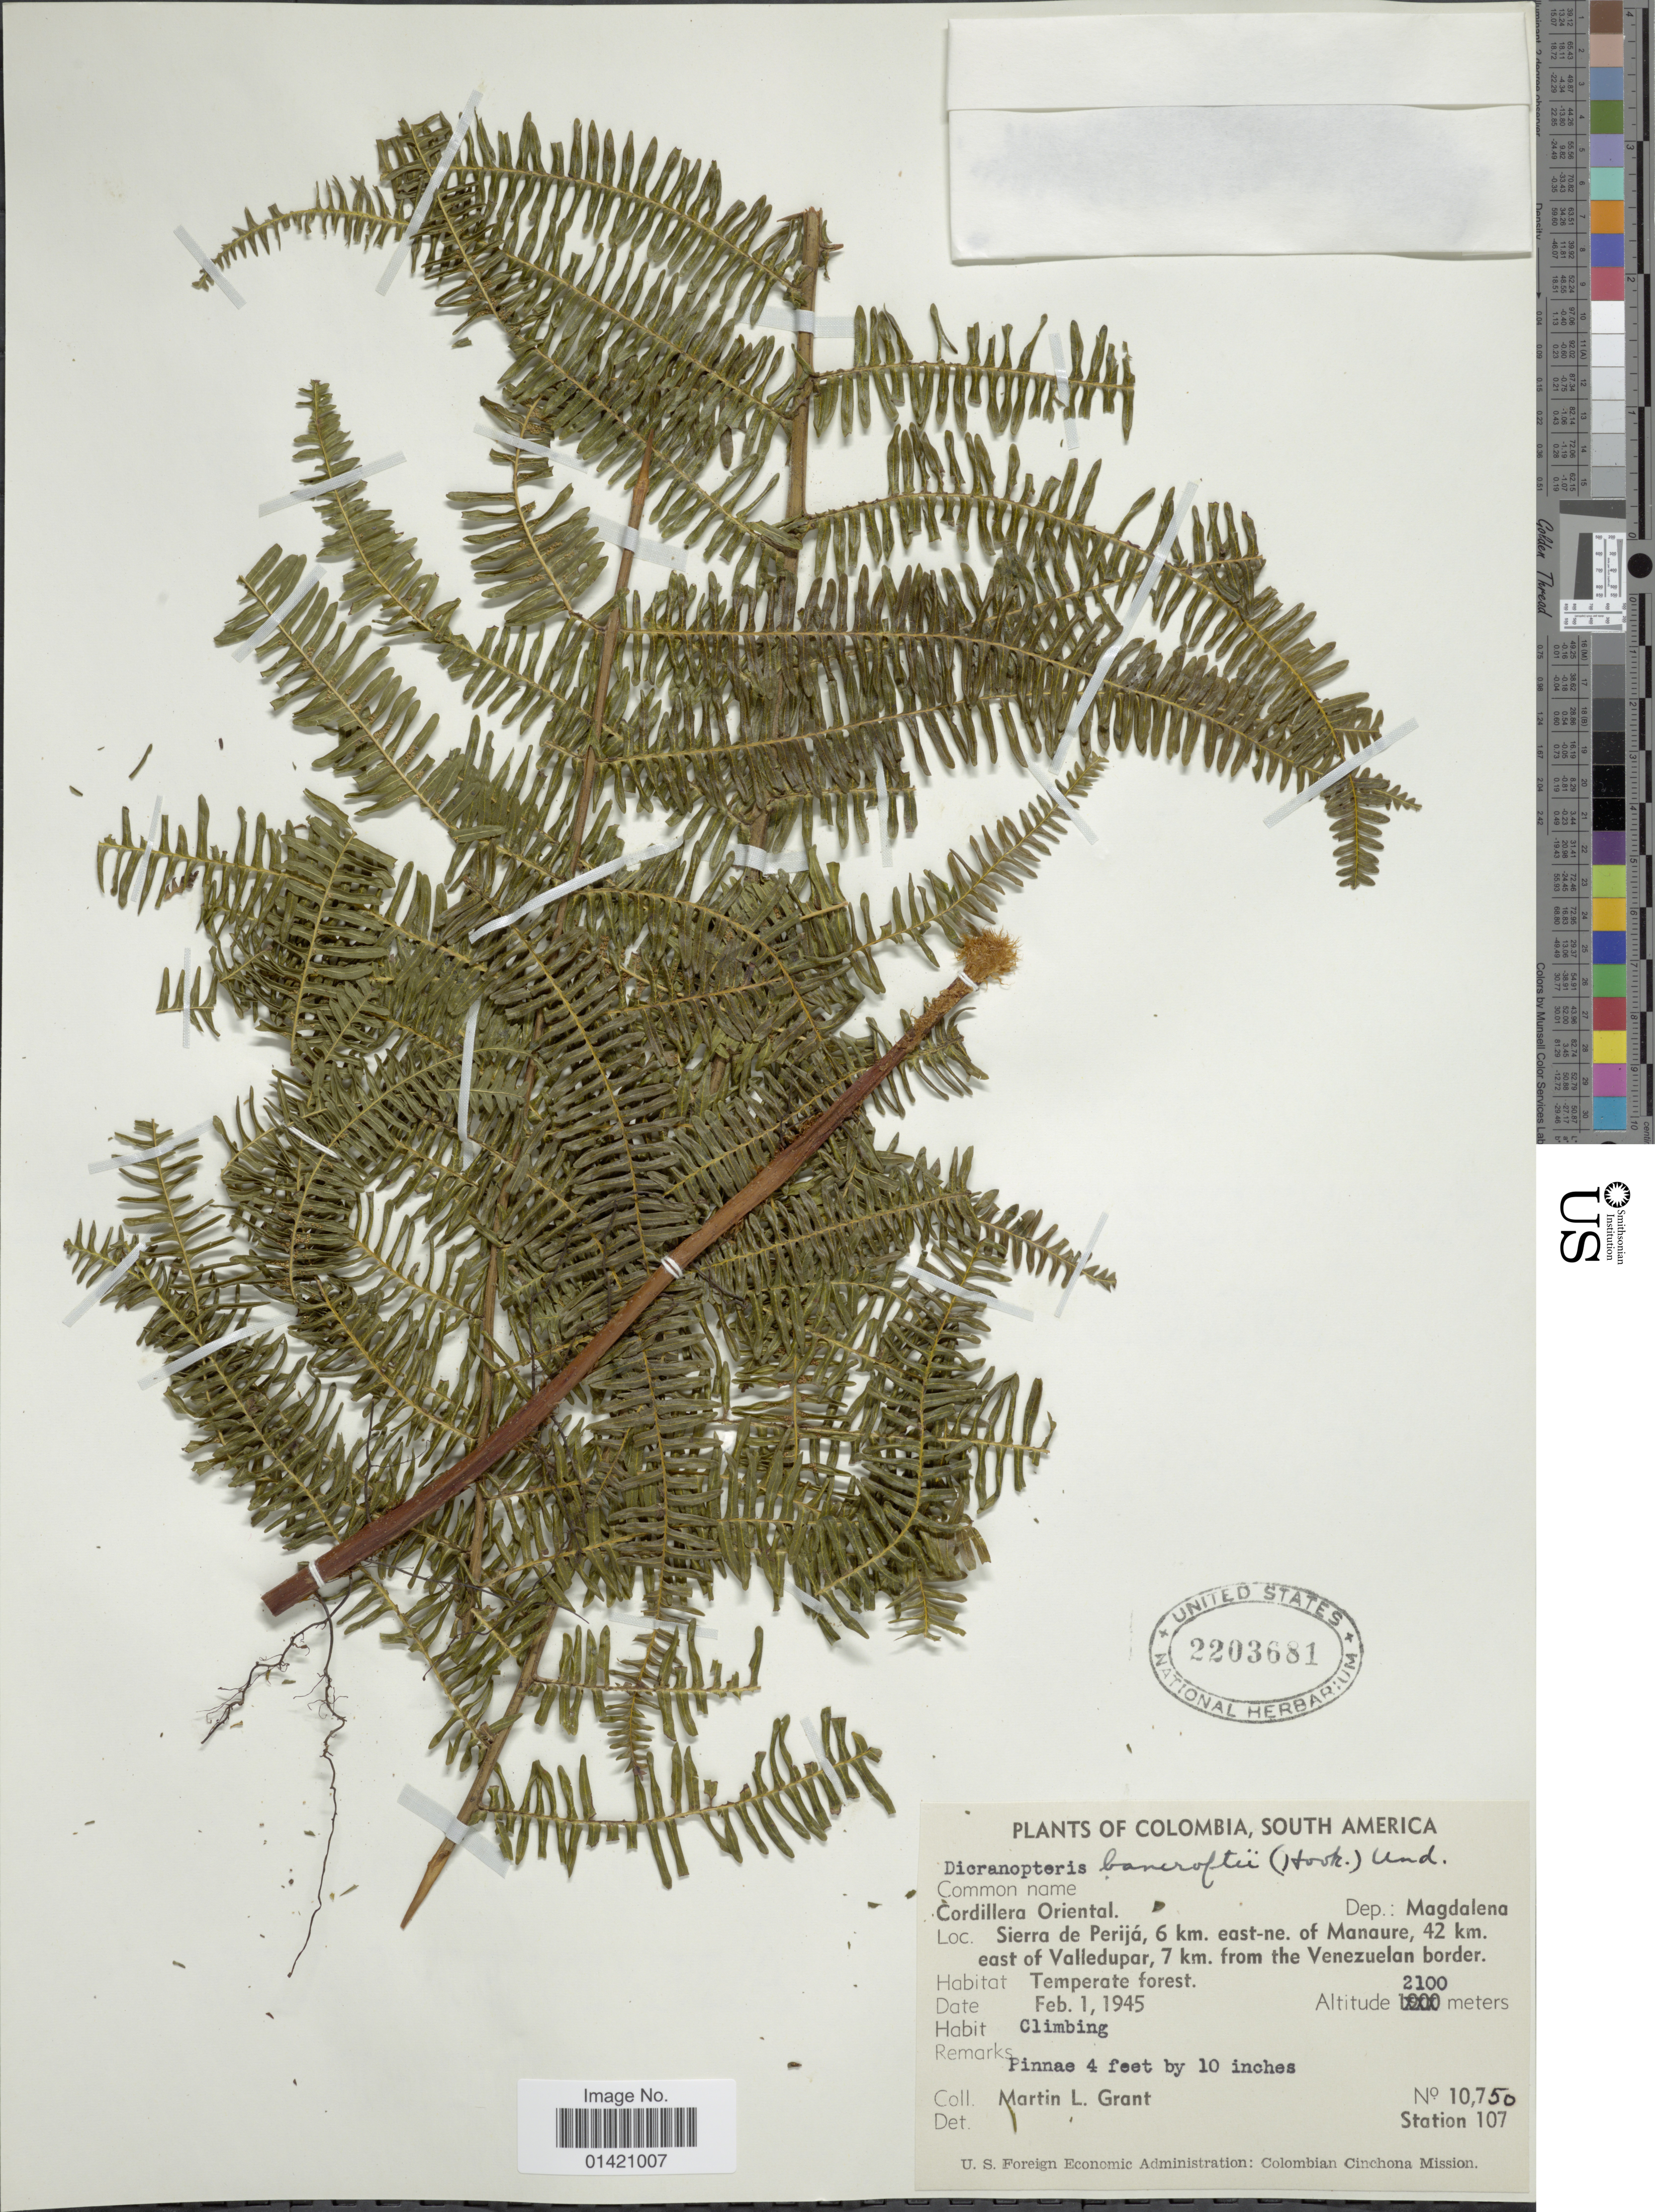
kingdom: Plantae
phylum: Tracheophyta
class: Polypodiopsida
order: Gleicheniales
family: Gleicheniaceae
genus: Diplopterygium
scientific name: Diplopterygium bancroftii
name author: (Hook.) A.R. Sm.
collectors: M. L. Grant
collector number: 10750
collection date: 1945-02-01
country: Colombia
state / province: Magdalena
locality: Cordillera Oriental. Dep.: Magdalena. Sierra de Perija, 6 km. east-ne. of Manaure, 42 km. east of Valledupar, 7 km. from the Venezuelan border.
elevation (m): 2100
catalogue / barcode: US 2203681